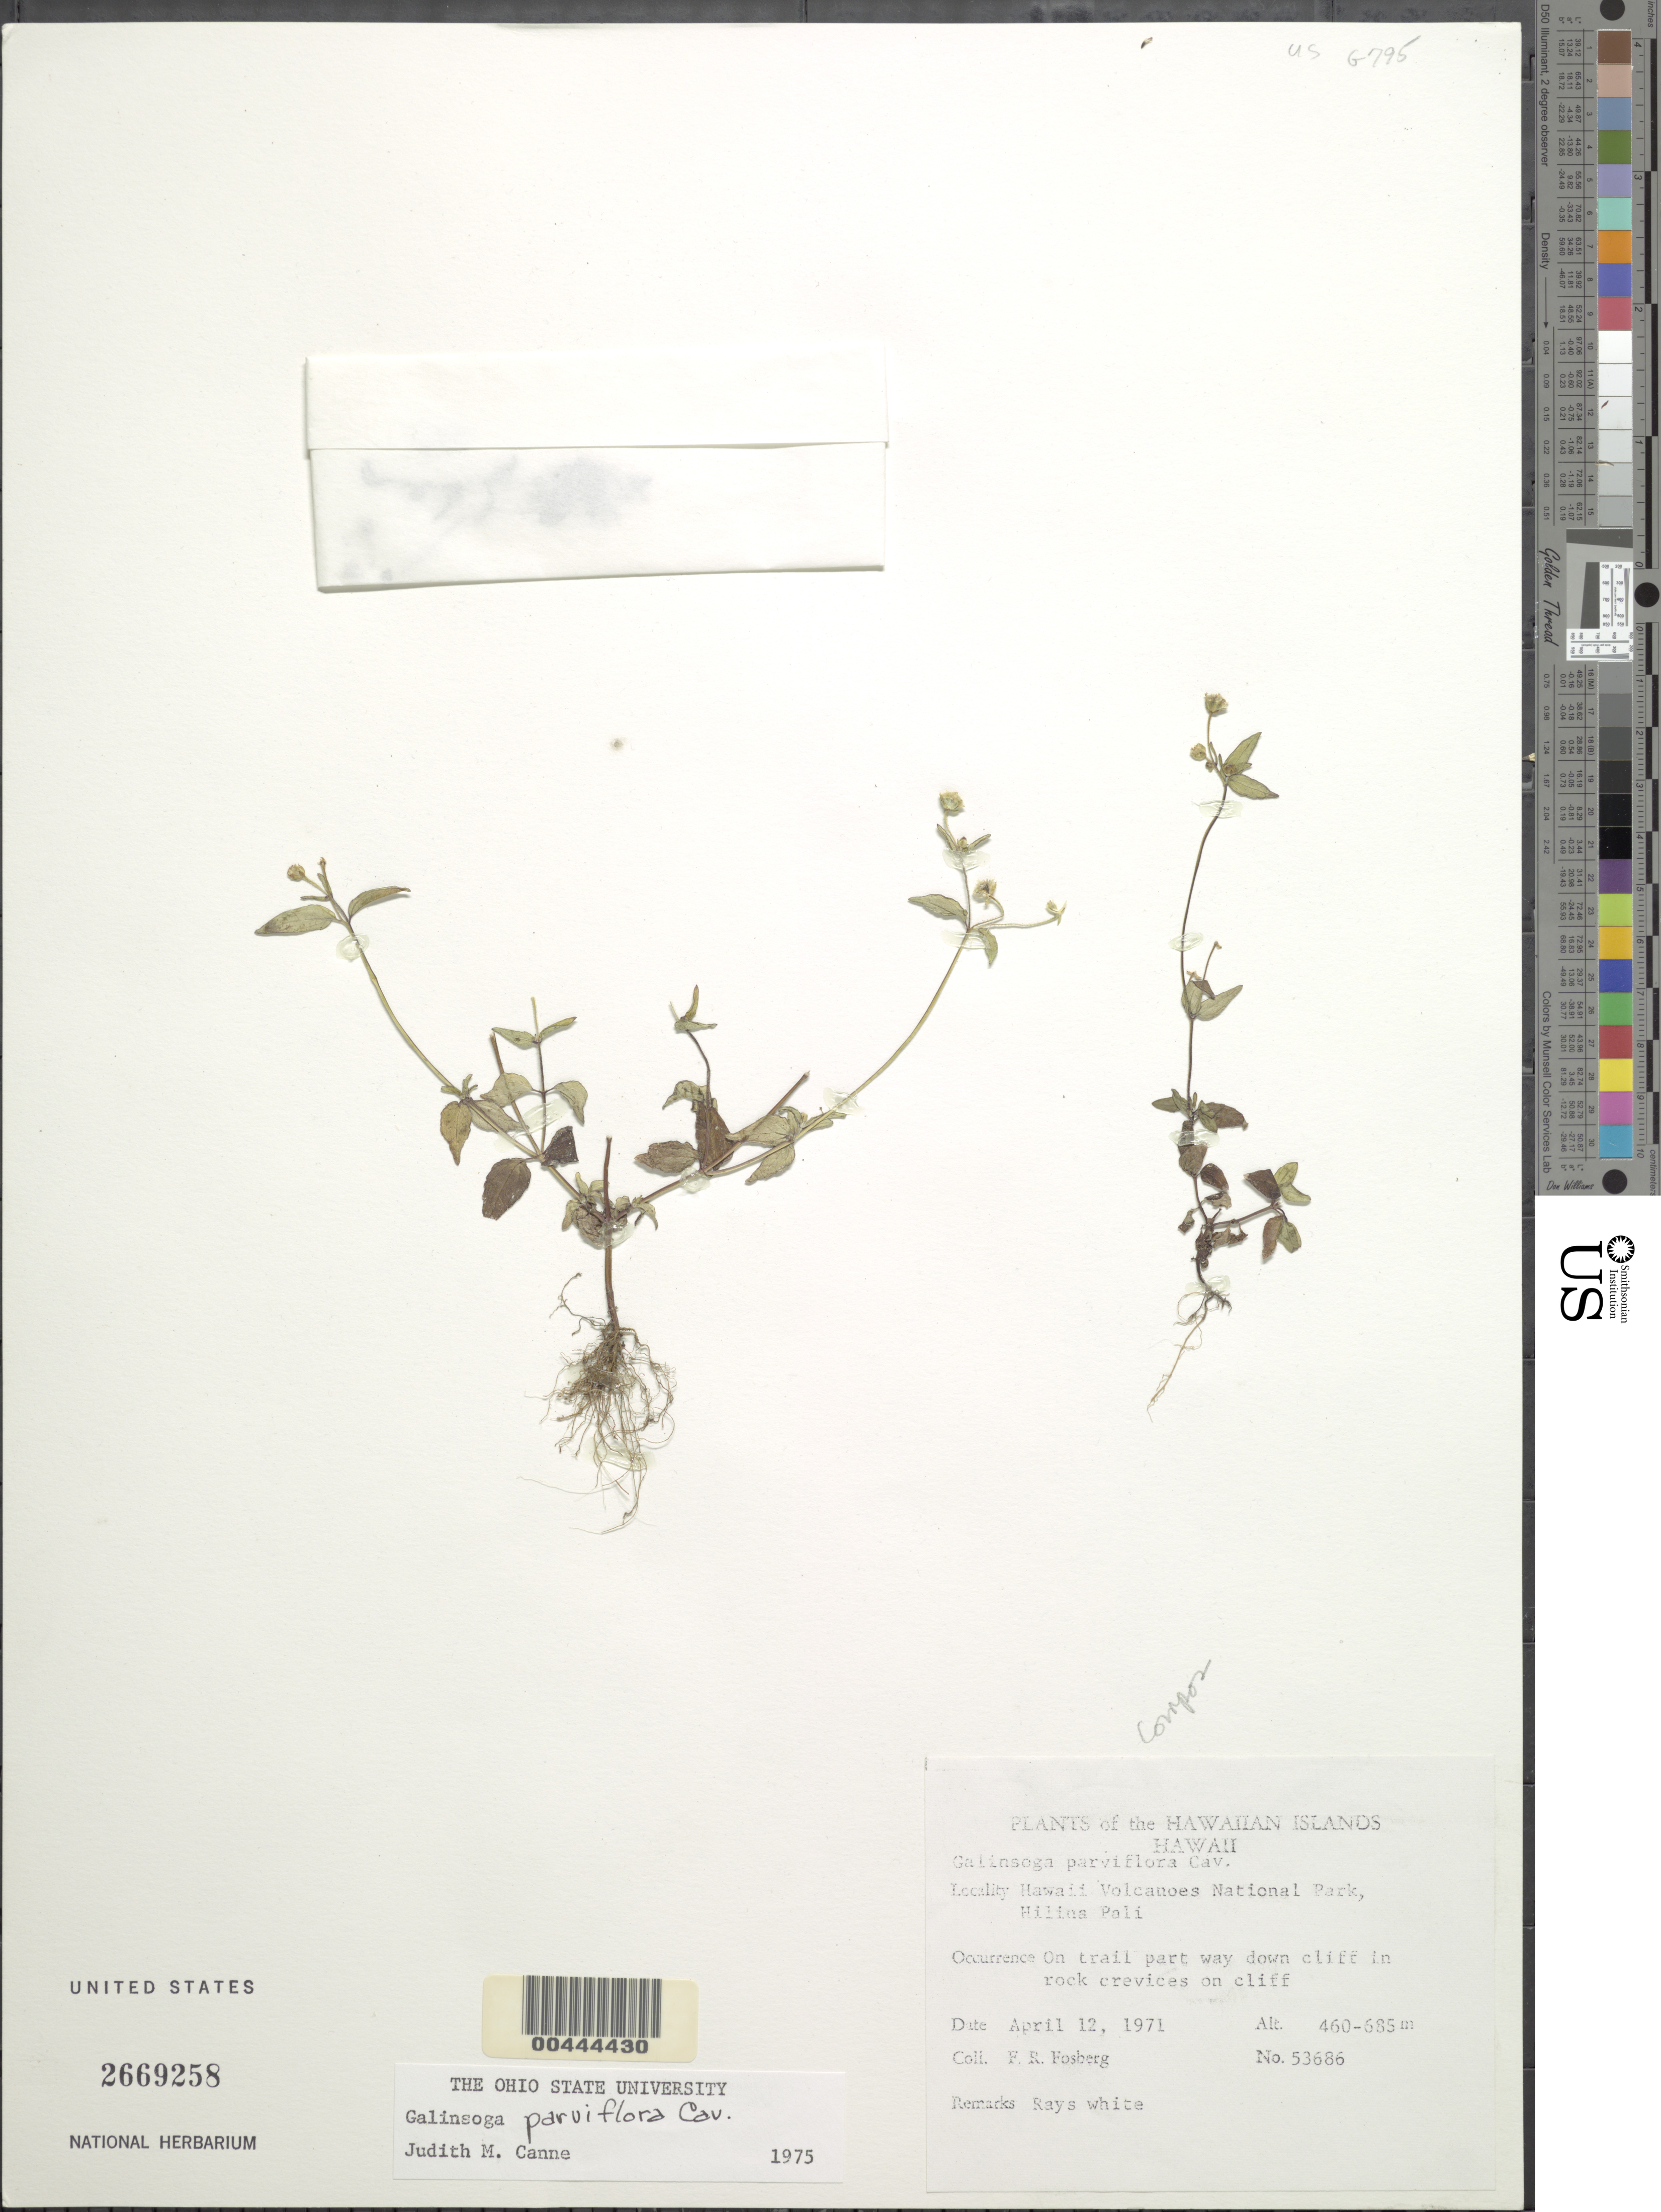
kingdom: Plantae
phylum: Tracheophyta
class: Magnoliopsida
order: Asterales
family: Asteraceae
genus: Galinsoga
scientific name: Galinsoga parviflora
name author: Cav.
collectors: F. R. Fosberg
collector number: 53686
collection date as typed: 12 Apr 1971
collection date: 1971-04-12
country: United States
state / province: Hawaii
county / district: Hawaii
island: Hawaii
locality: Hawaii Volcanoes National Park, Hilina Pali.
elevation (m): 460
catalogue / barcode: US 2669258